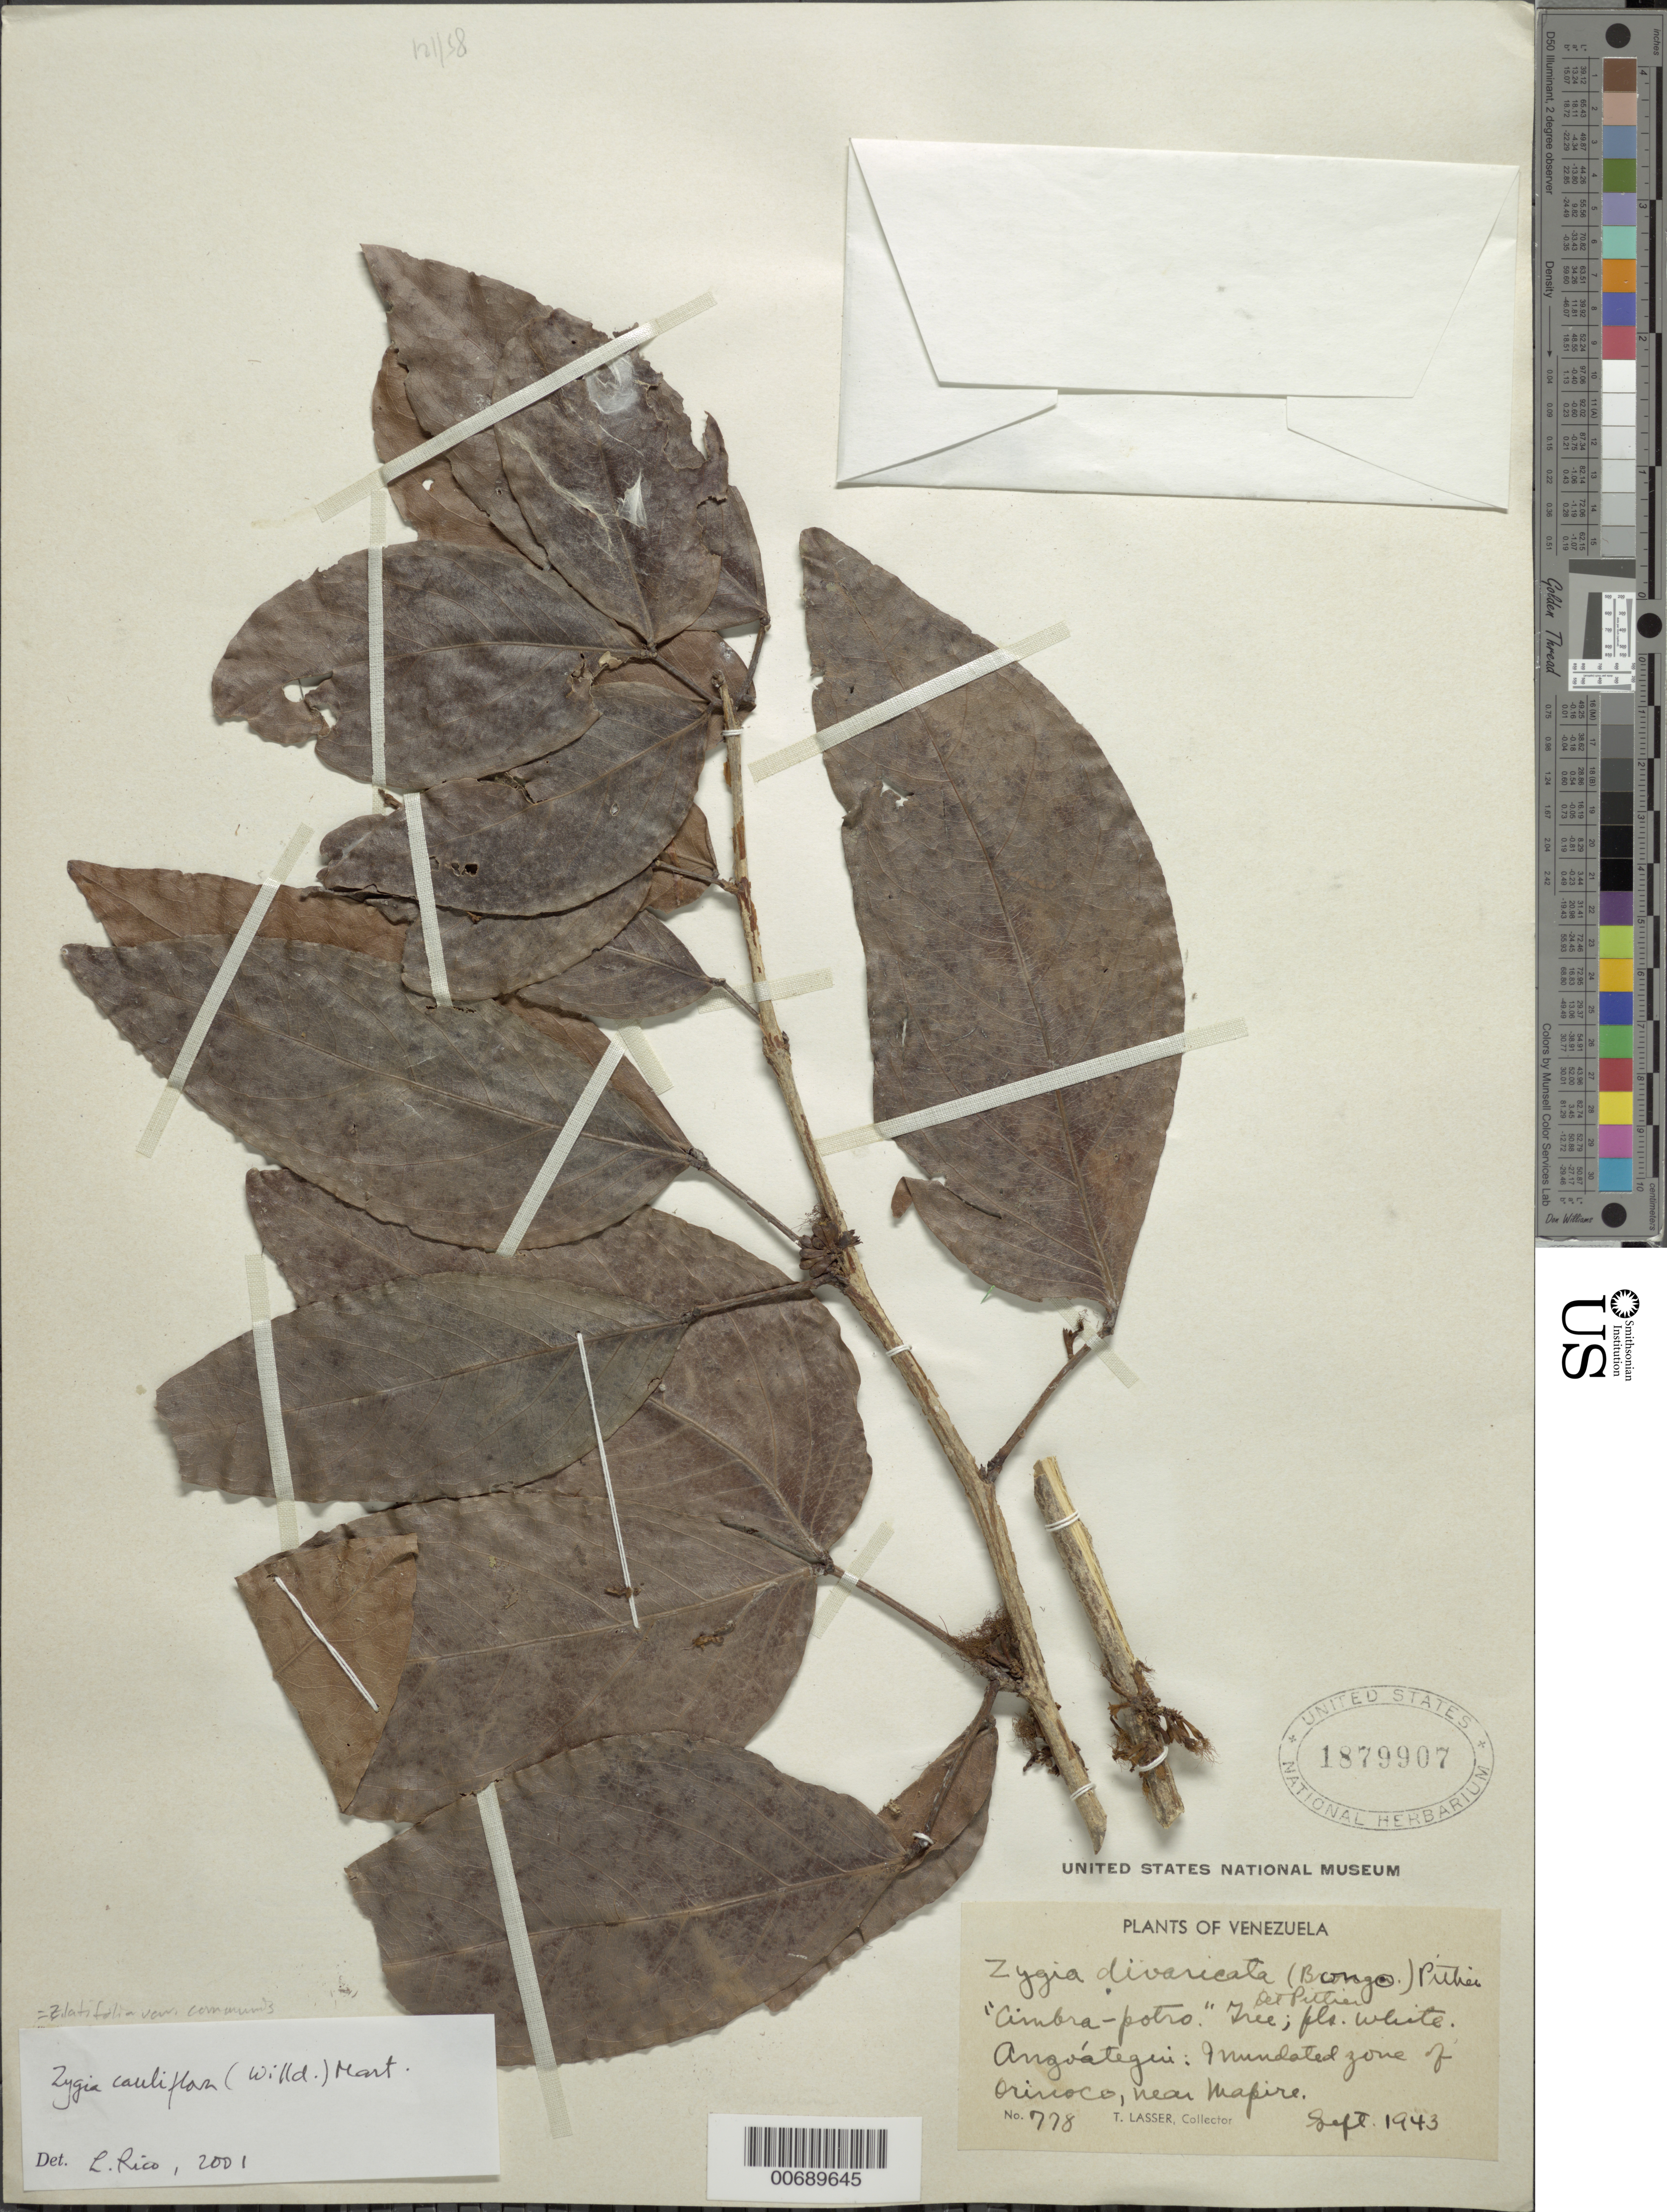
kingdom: Plantae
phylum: Tracheophyta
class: Magnoliopsida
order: Fabales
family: Fabaceae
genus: Zygia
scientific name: Zygia cauliflora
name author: (Willd.) Killip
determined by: Rico Arce, María de Lourdes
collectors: T. Lasser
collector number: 778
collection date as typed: Sep 1943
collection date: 1943-09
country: Venezuela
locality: Near Mapire, Orinoco.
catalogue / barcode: US 1879907